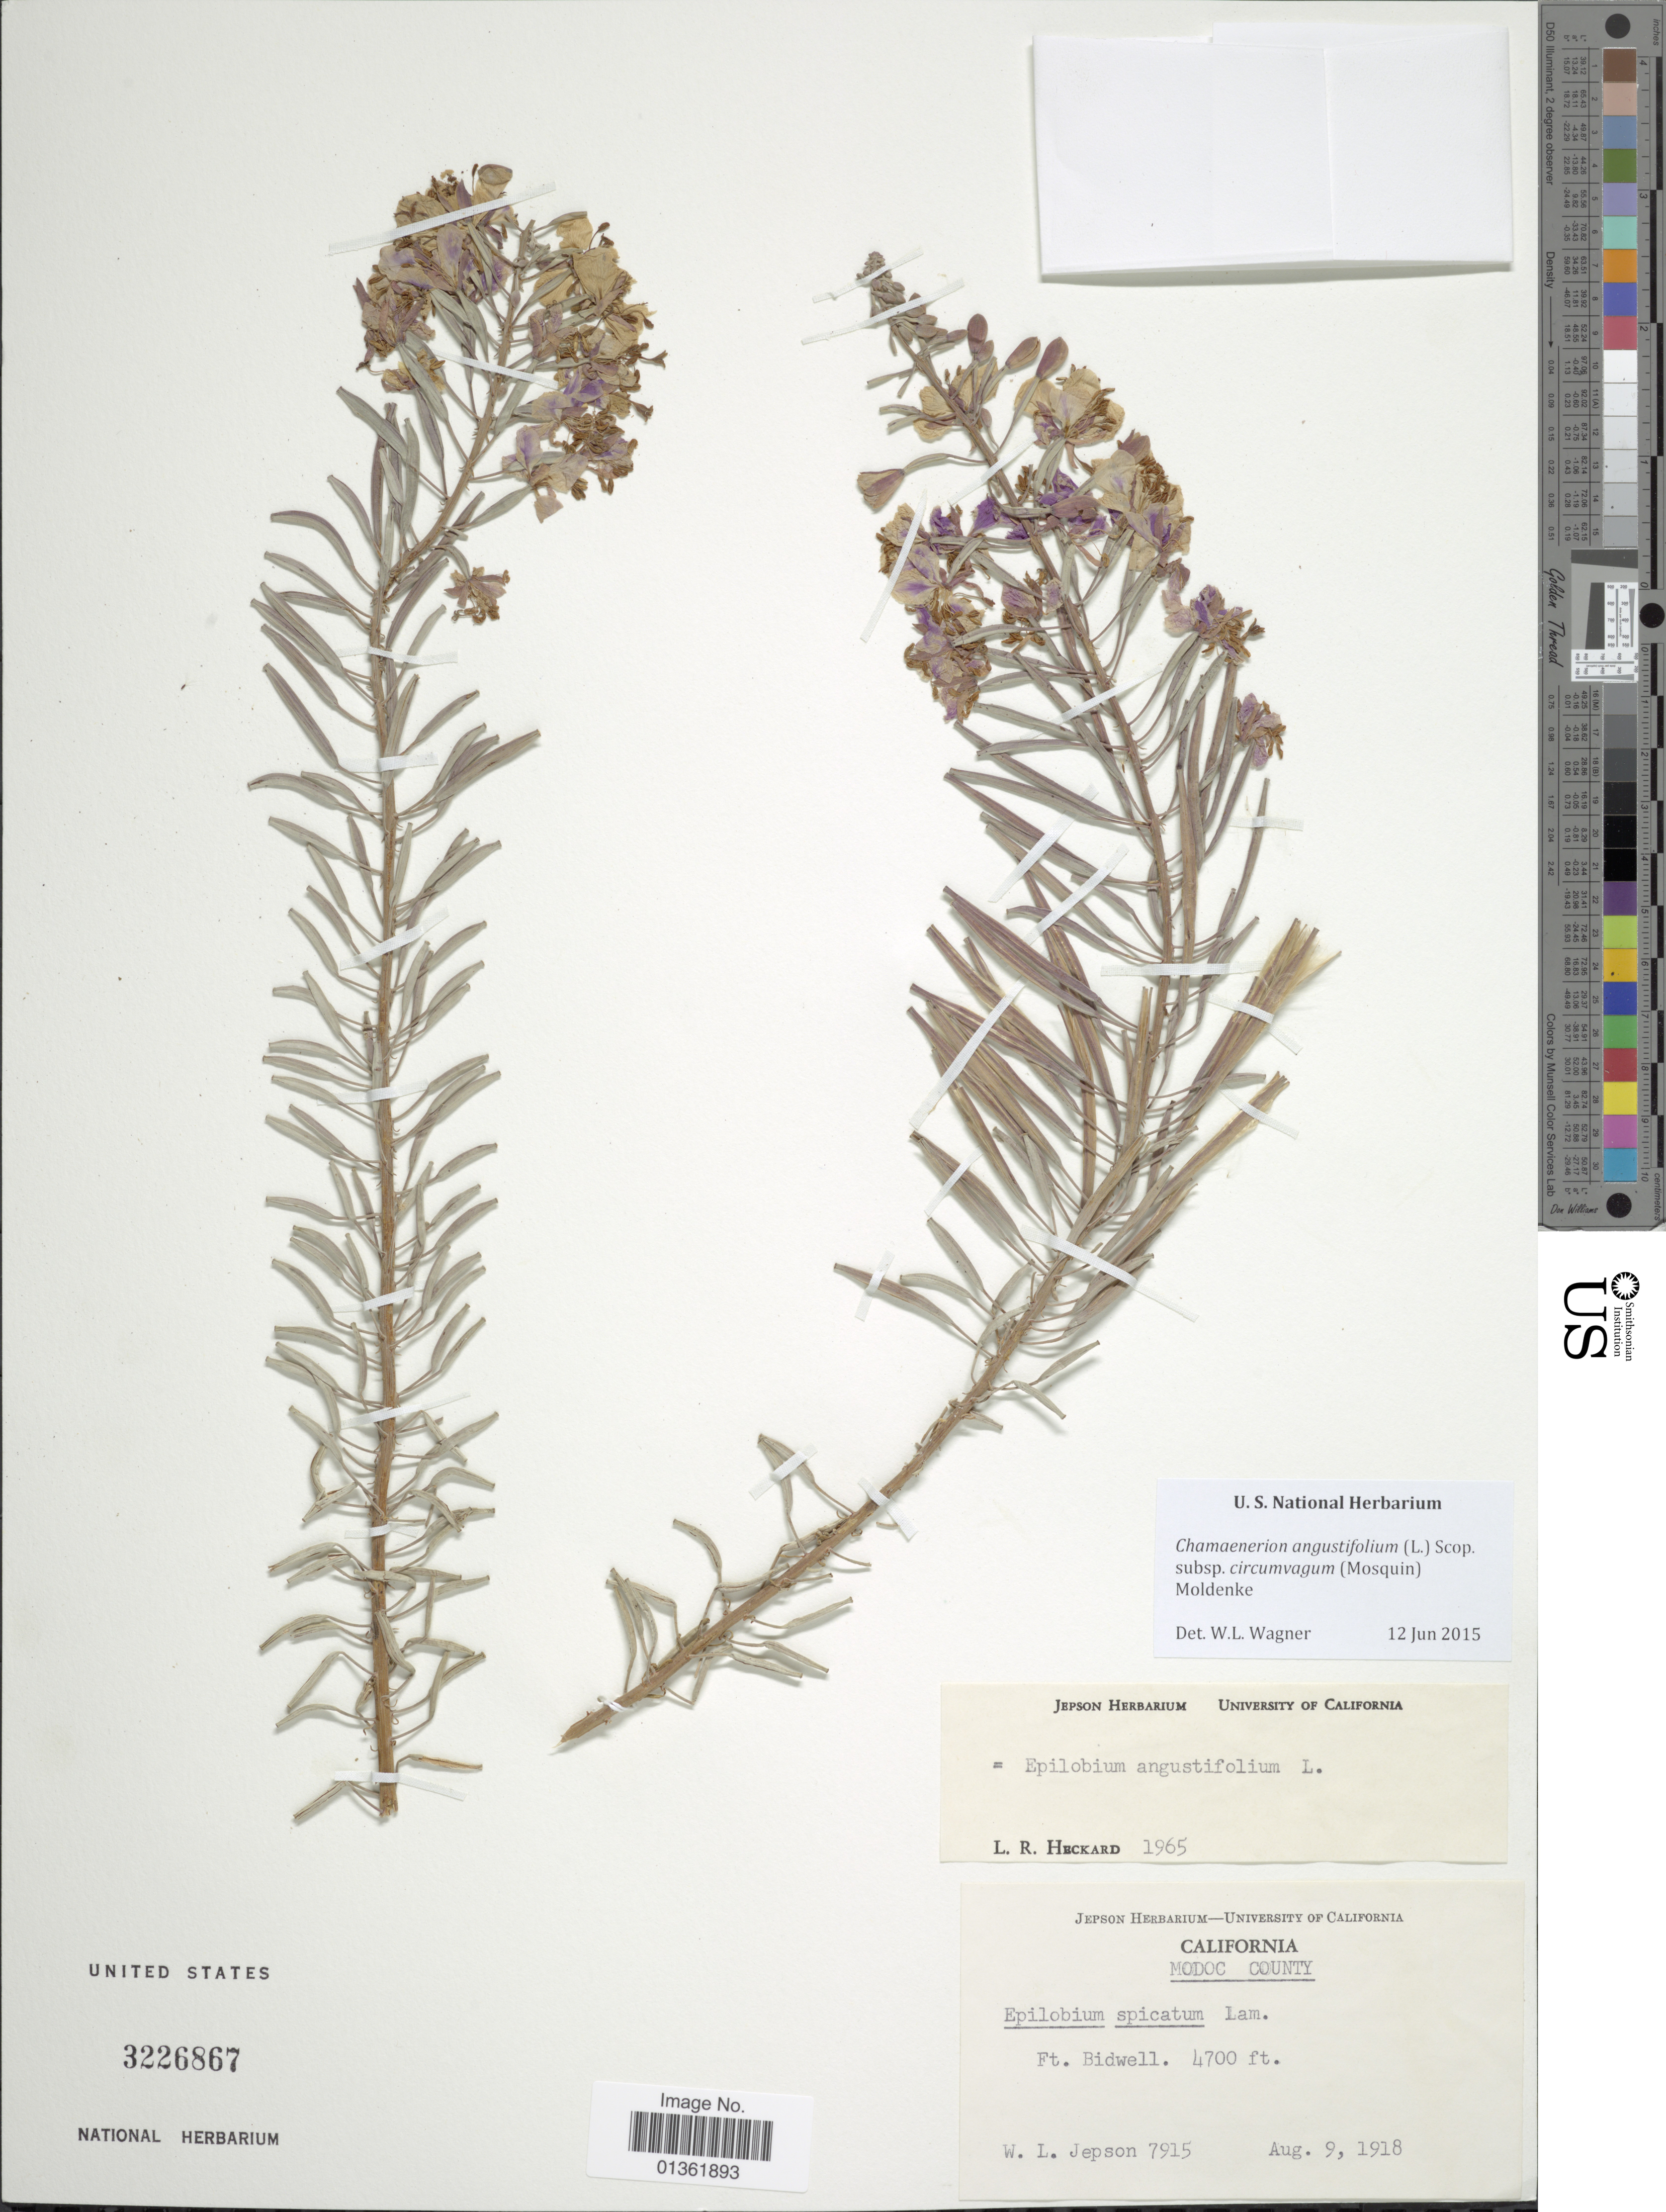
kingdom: Plantae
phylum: Tracheophyta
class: Magnoliopsida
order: Myrtales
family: Onagraceae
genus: Chamaenerion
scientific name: Chamaenerion angustifolium subsp. circumvagum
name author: (Mosquin) Moldenke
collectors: W. L. Jepson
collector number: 7915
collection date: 1918-08-09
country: United States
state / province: California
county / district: Modoc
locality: Modoc County. Ft. Bidwell.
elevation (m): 1433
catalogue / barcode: US 3226867